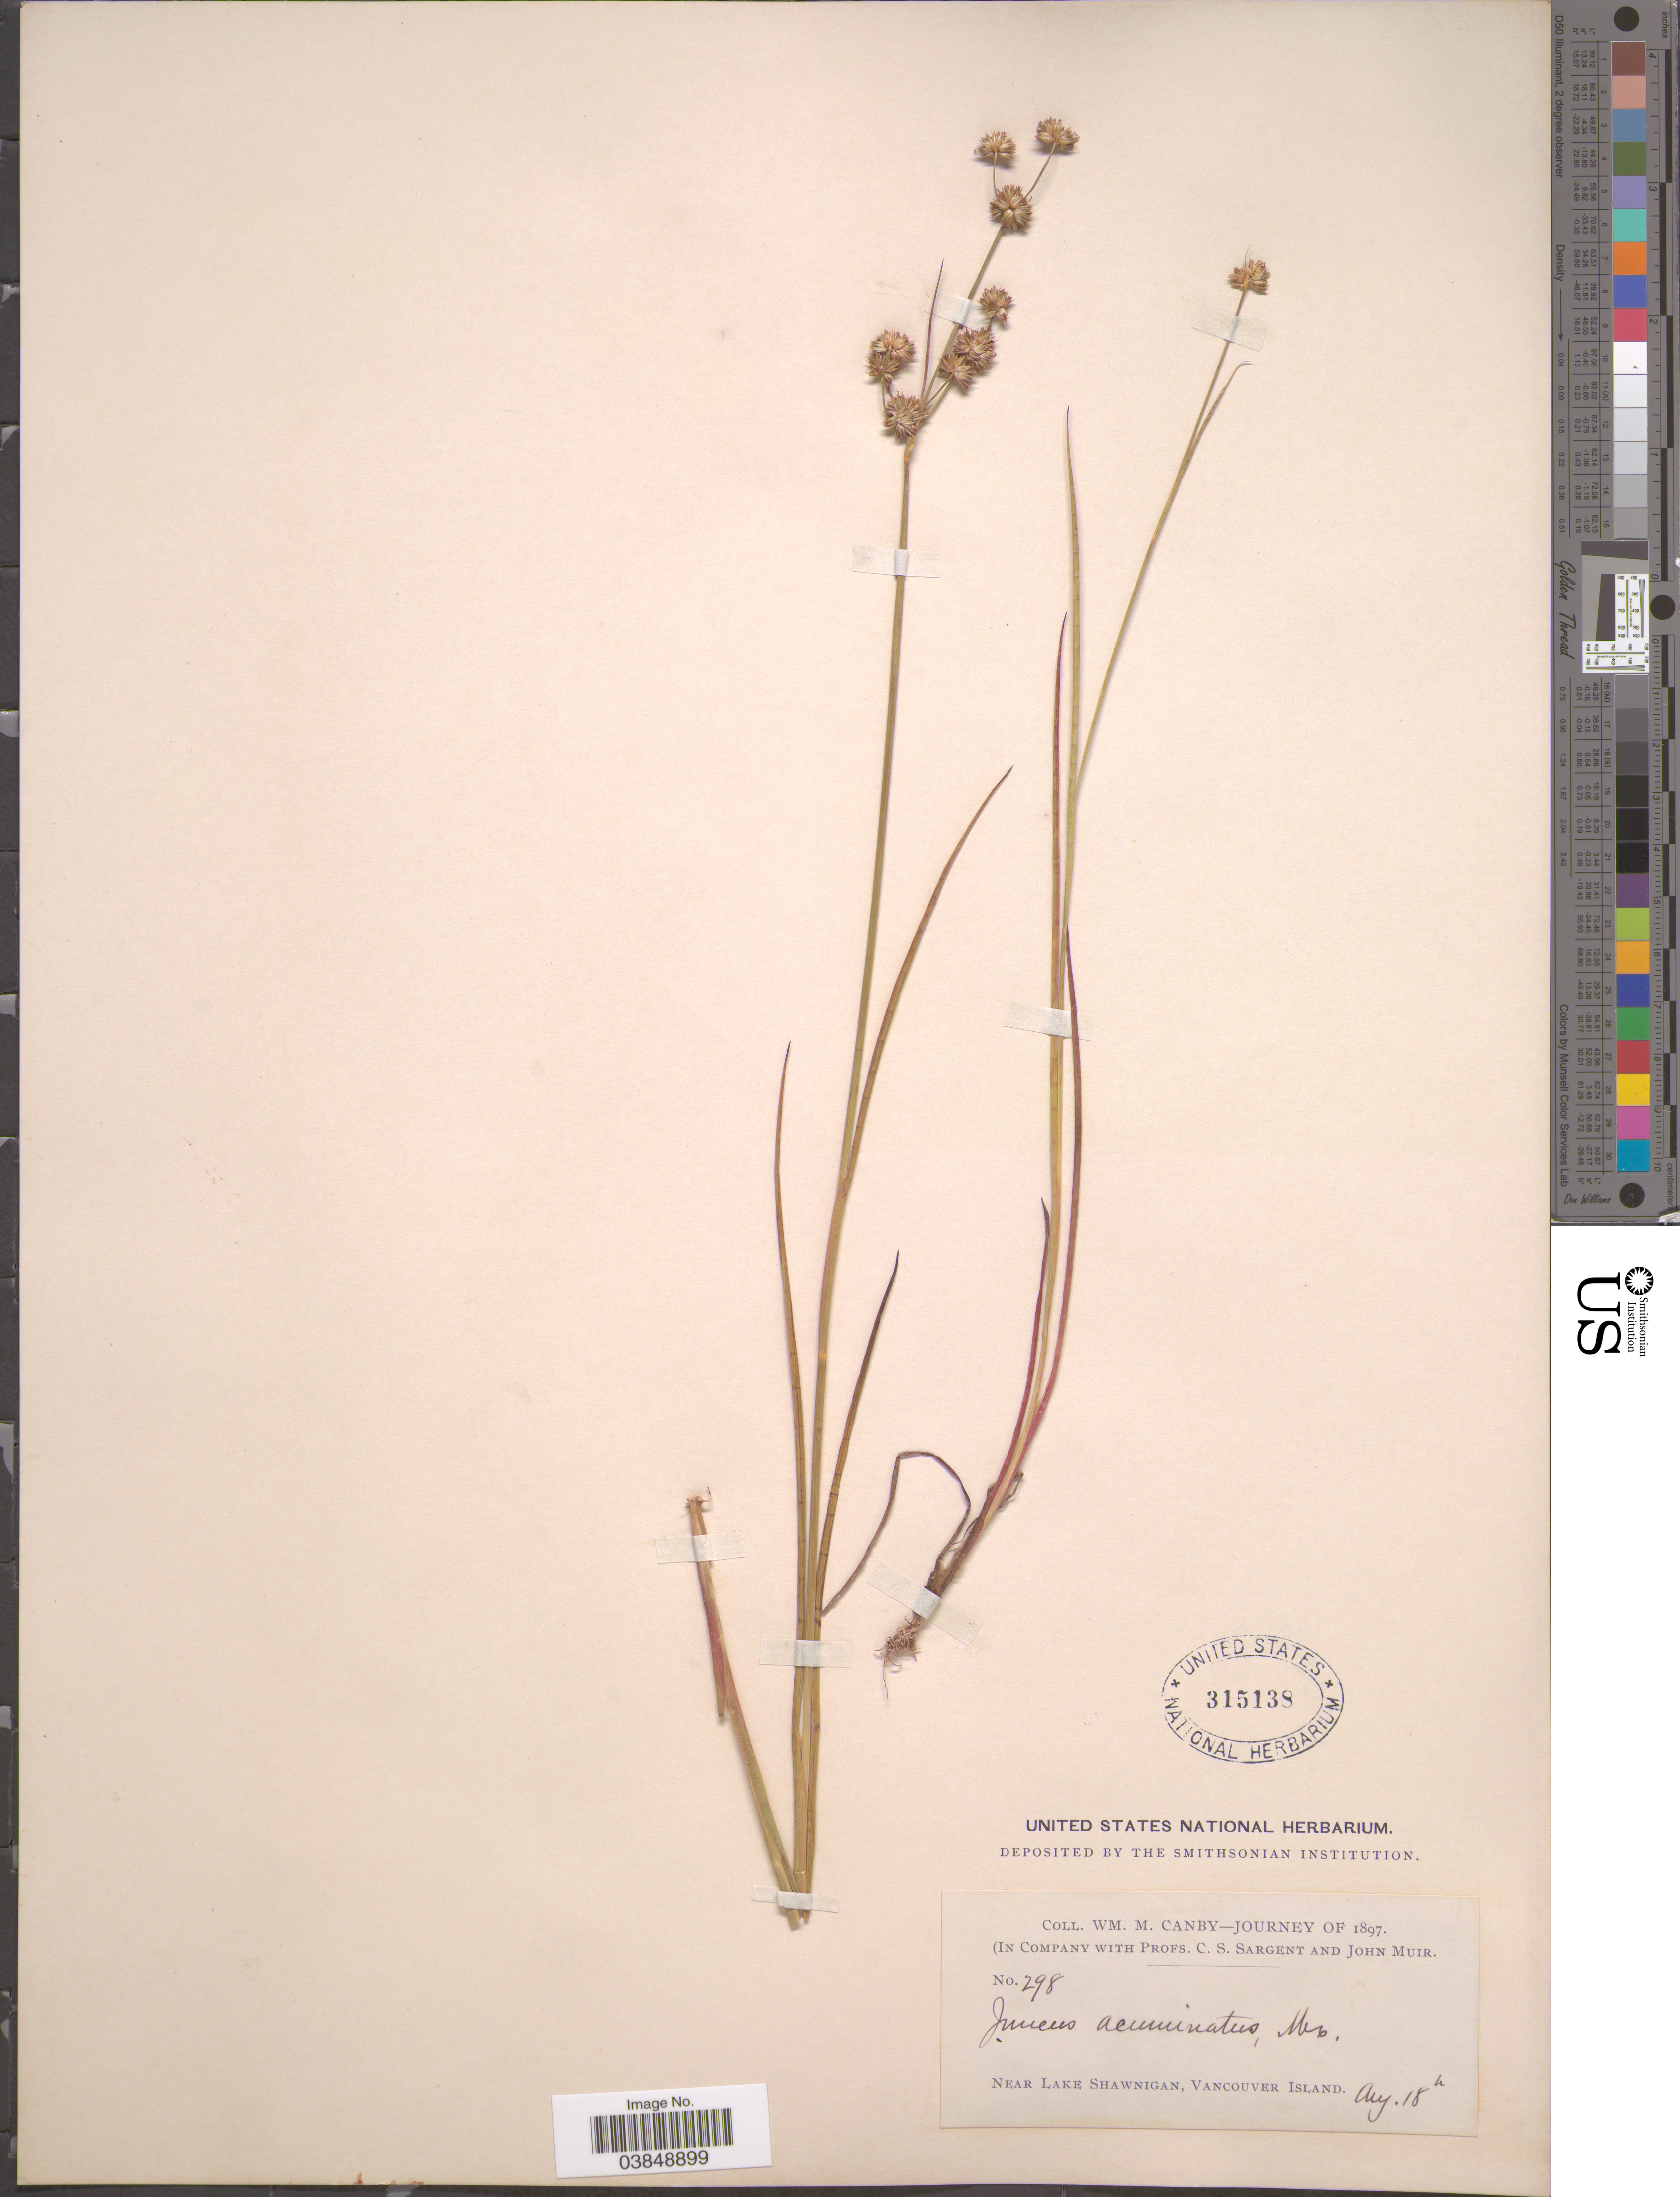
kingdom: Plantae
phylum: Tracheophyta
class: Liliopsida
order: Poales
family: Juncaceae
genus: Juncus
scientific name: Juncus acuminatus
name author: Michx.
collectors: W. M. Canby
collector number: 298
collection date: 1897-08-18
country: Canada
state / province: British Columbia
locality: Near Lake Shawnigan, Vancouver Island.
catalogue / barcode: US 315138